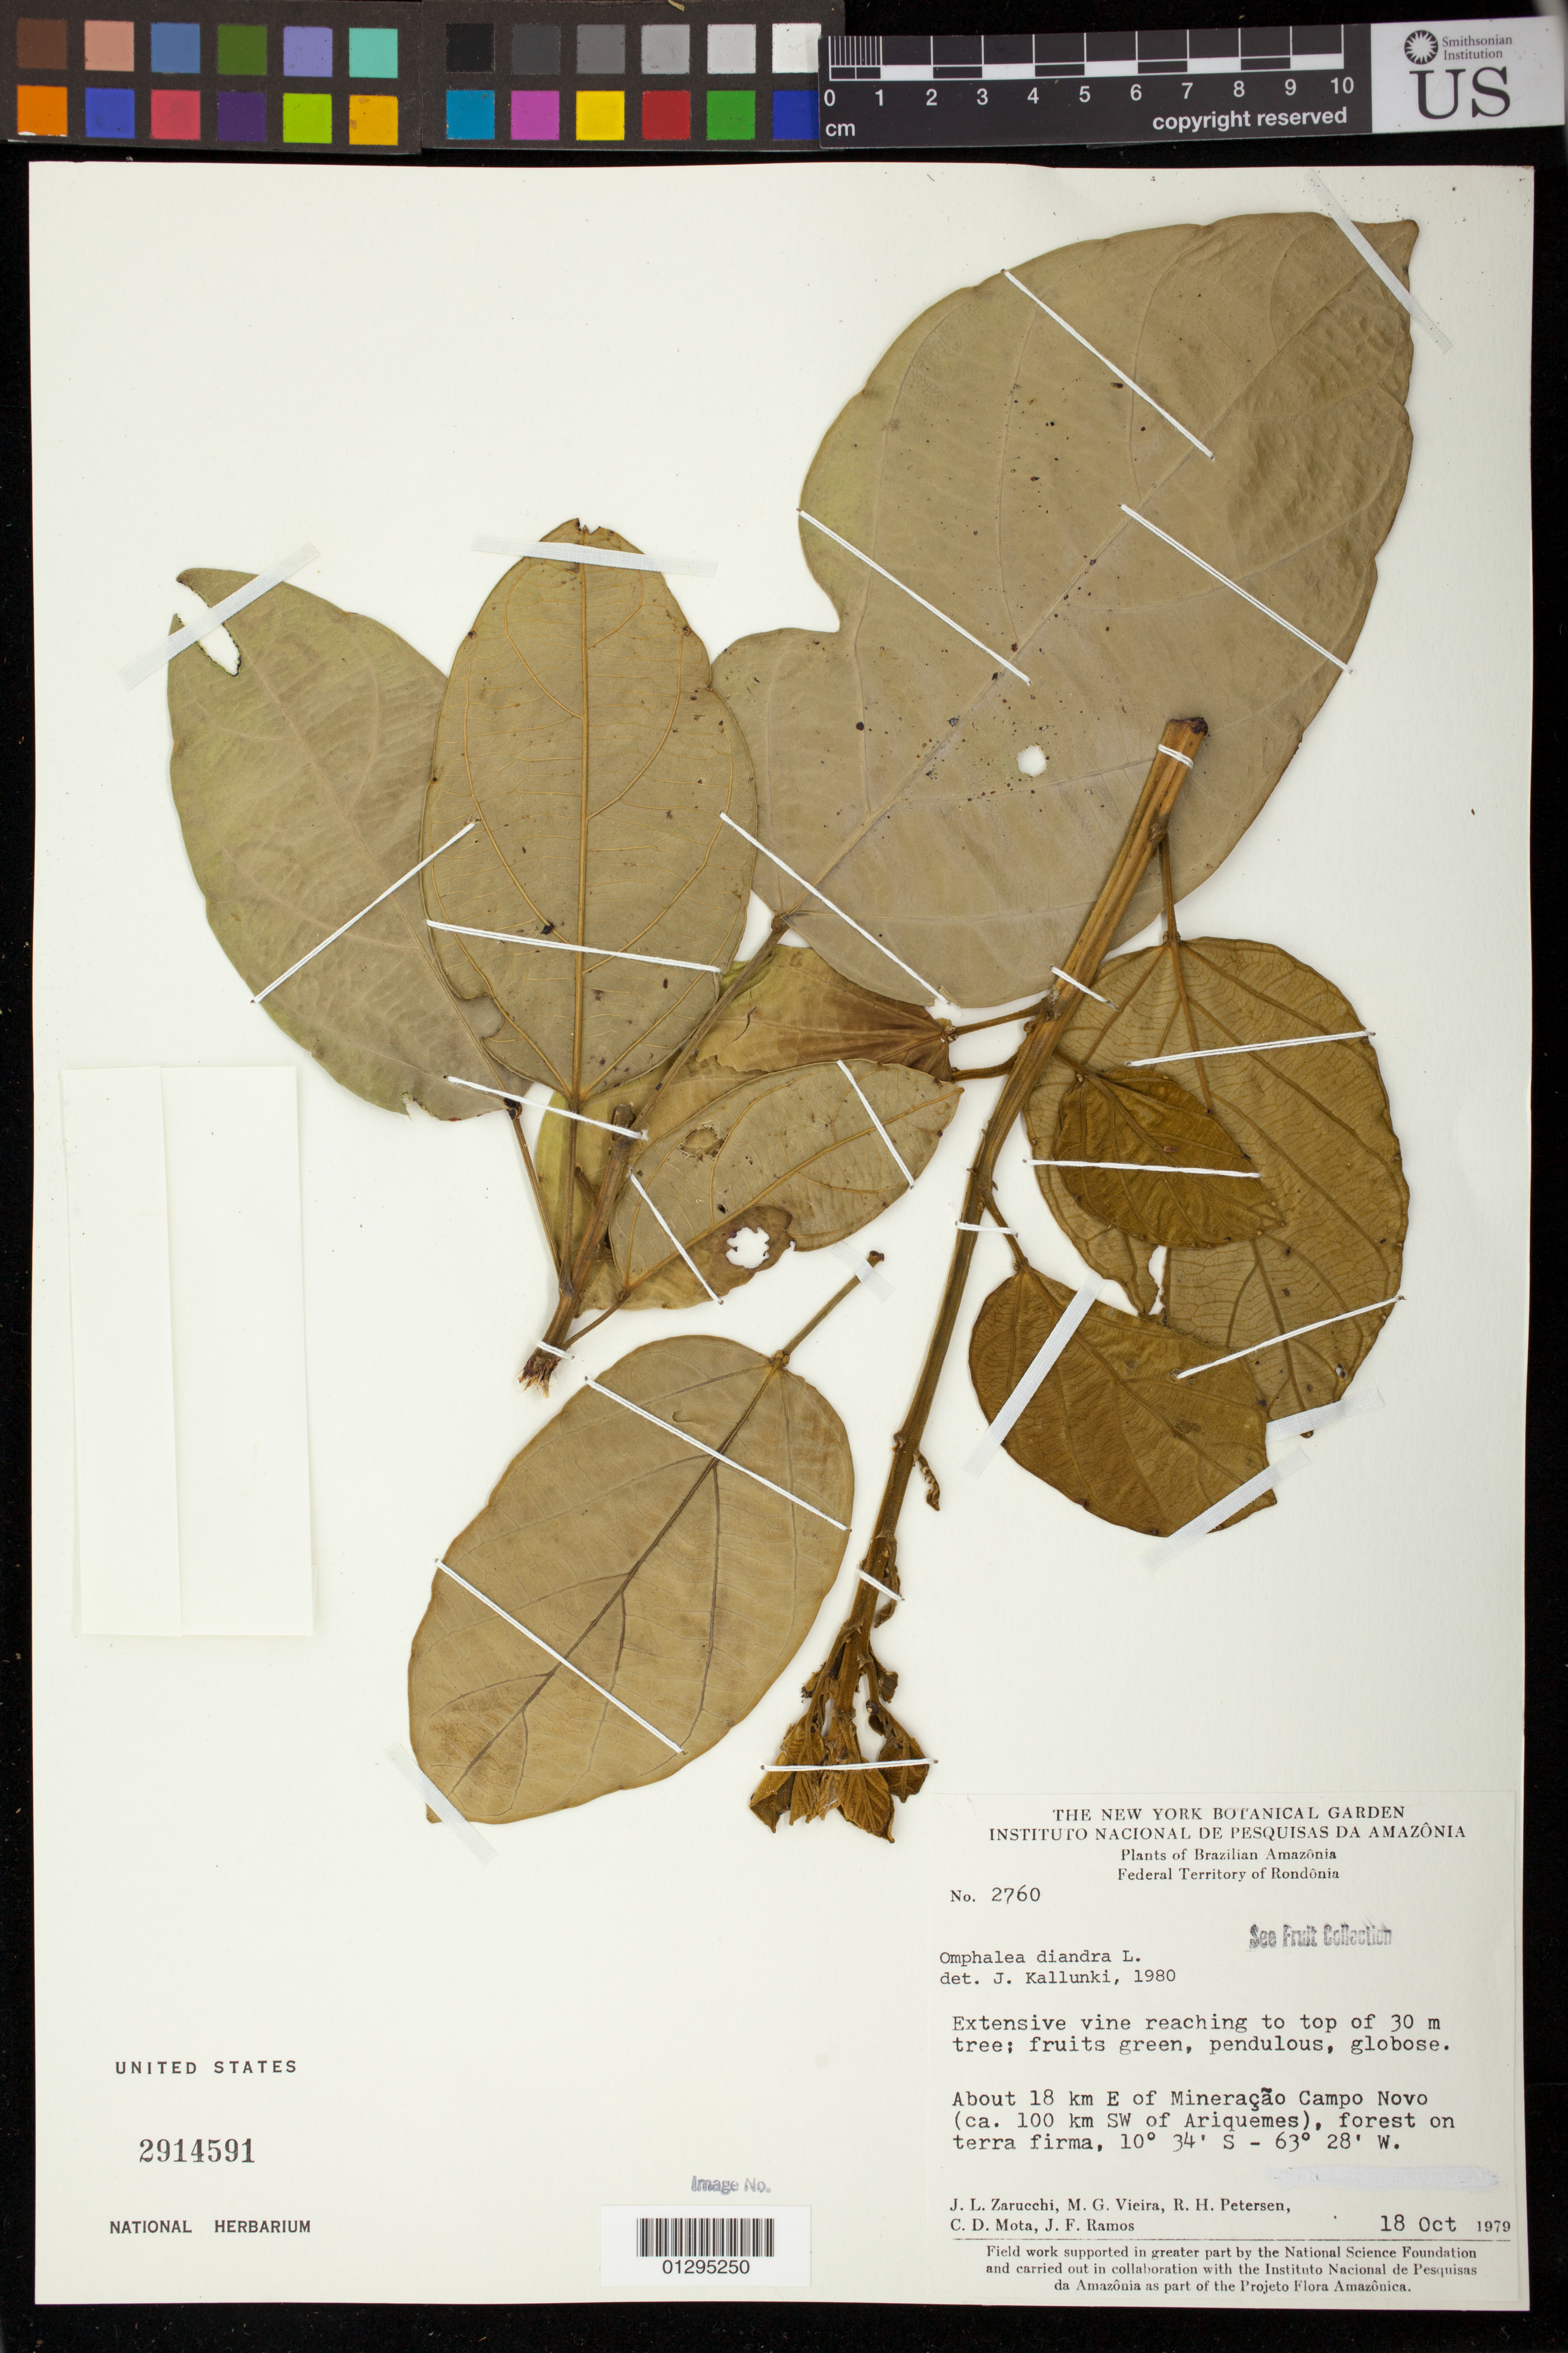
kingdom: Plantae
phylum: Tracheophyta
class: Magnoliopsida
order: Malpighiales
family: Euphorbiaceae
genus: Omphalea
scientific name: Omphalea diandra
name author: L.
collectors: J. L. Zarucchi, M. G. Vieira, R. H. Petersen, C. D. A. Mota & J. F. Ramos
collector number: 2760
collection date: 1979-10-18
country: Brazil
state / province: Rondônia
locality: About 18 km E of Mineracao Campo Novo (ca. 100 km SW of Ariquemes).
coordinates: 10°34'S, 63°28'W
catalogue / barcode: US 2914591